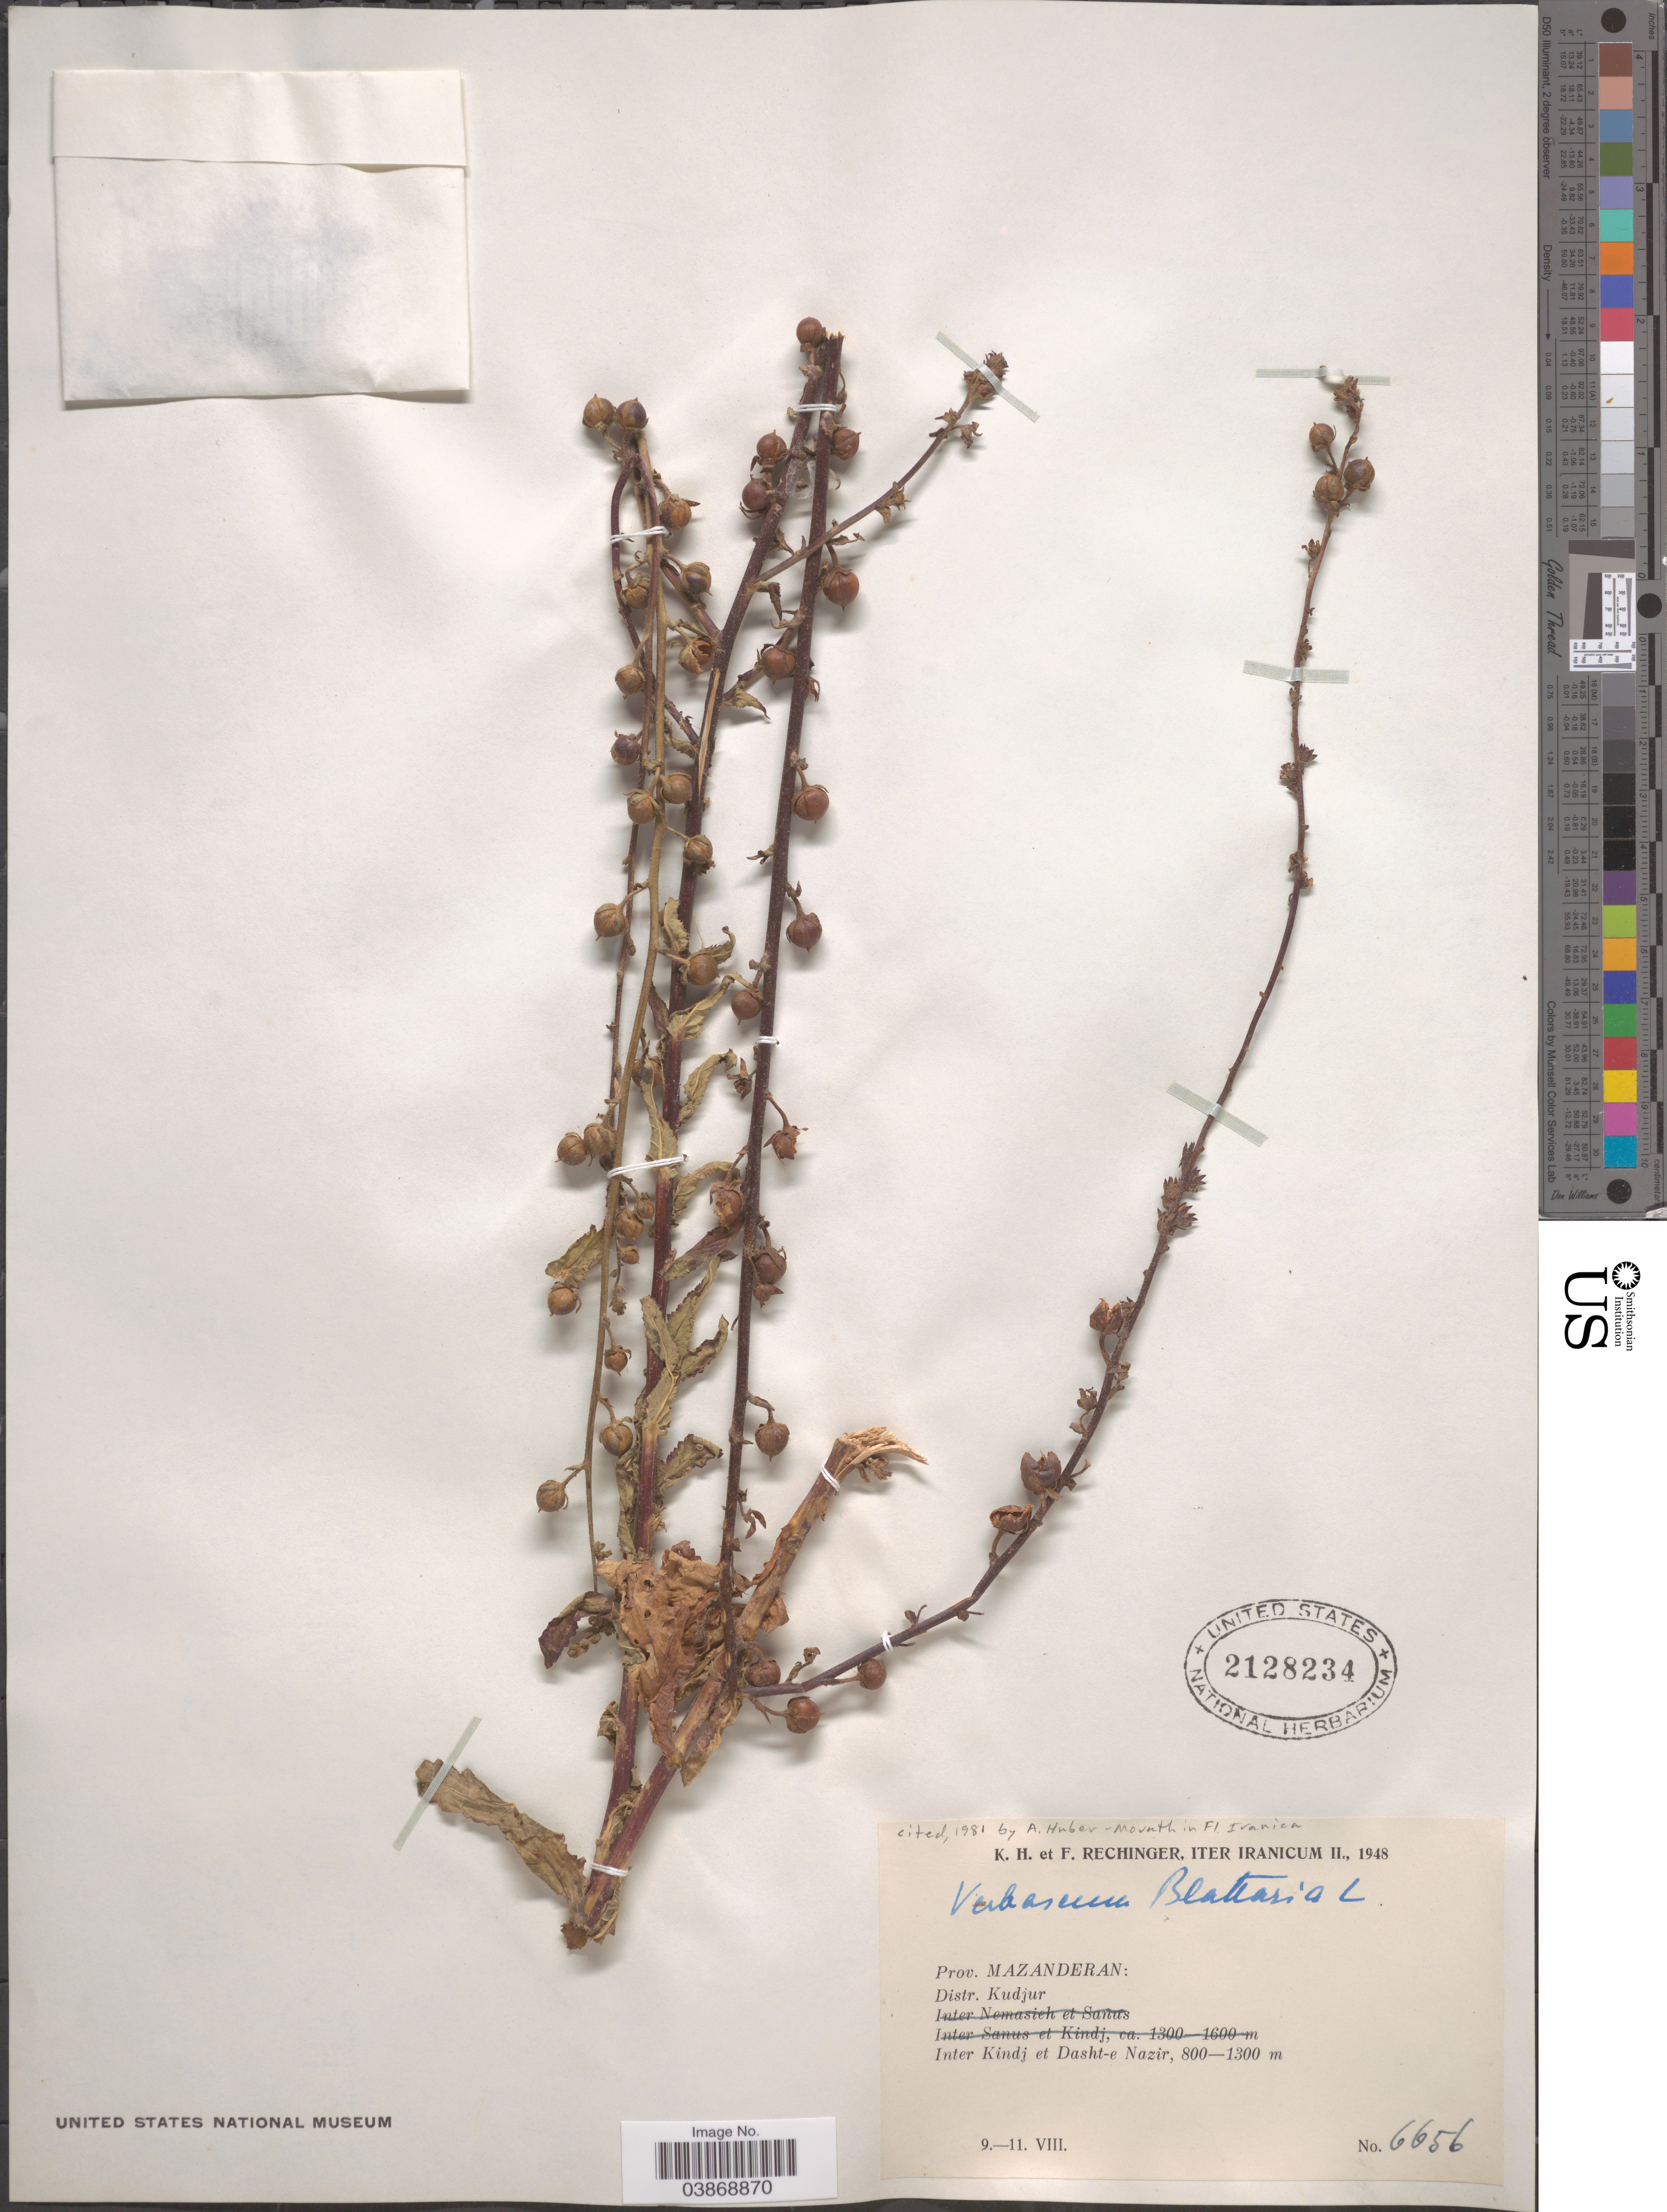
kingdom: Plantae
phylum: Tracheophyta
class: Magnoliopsida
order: Lamiales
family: Scrophulariaceae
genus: Verbascum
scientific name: Verbascum blattaria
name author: L.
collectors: K. H. Rechinger & F. Rechinger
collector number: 6656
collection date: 1948-08-09/1948-08-11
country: Iran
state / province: Mazandaran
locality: Prov. Mazanderan: Distr. Kudjur. Inter Kindj et Dasht-e Nazir.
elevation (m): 800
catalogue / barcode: US 2128234